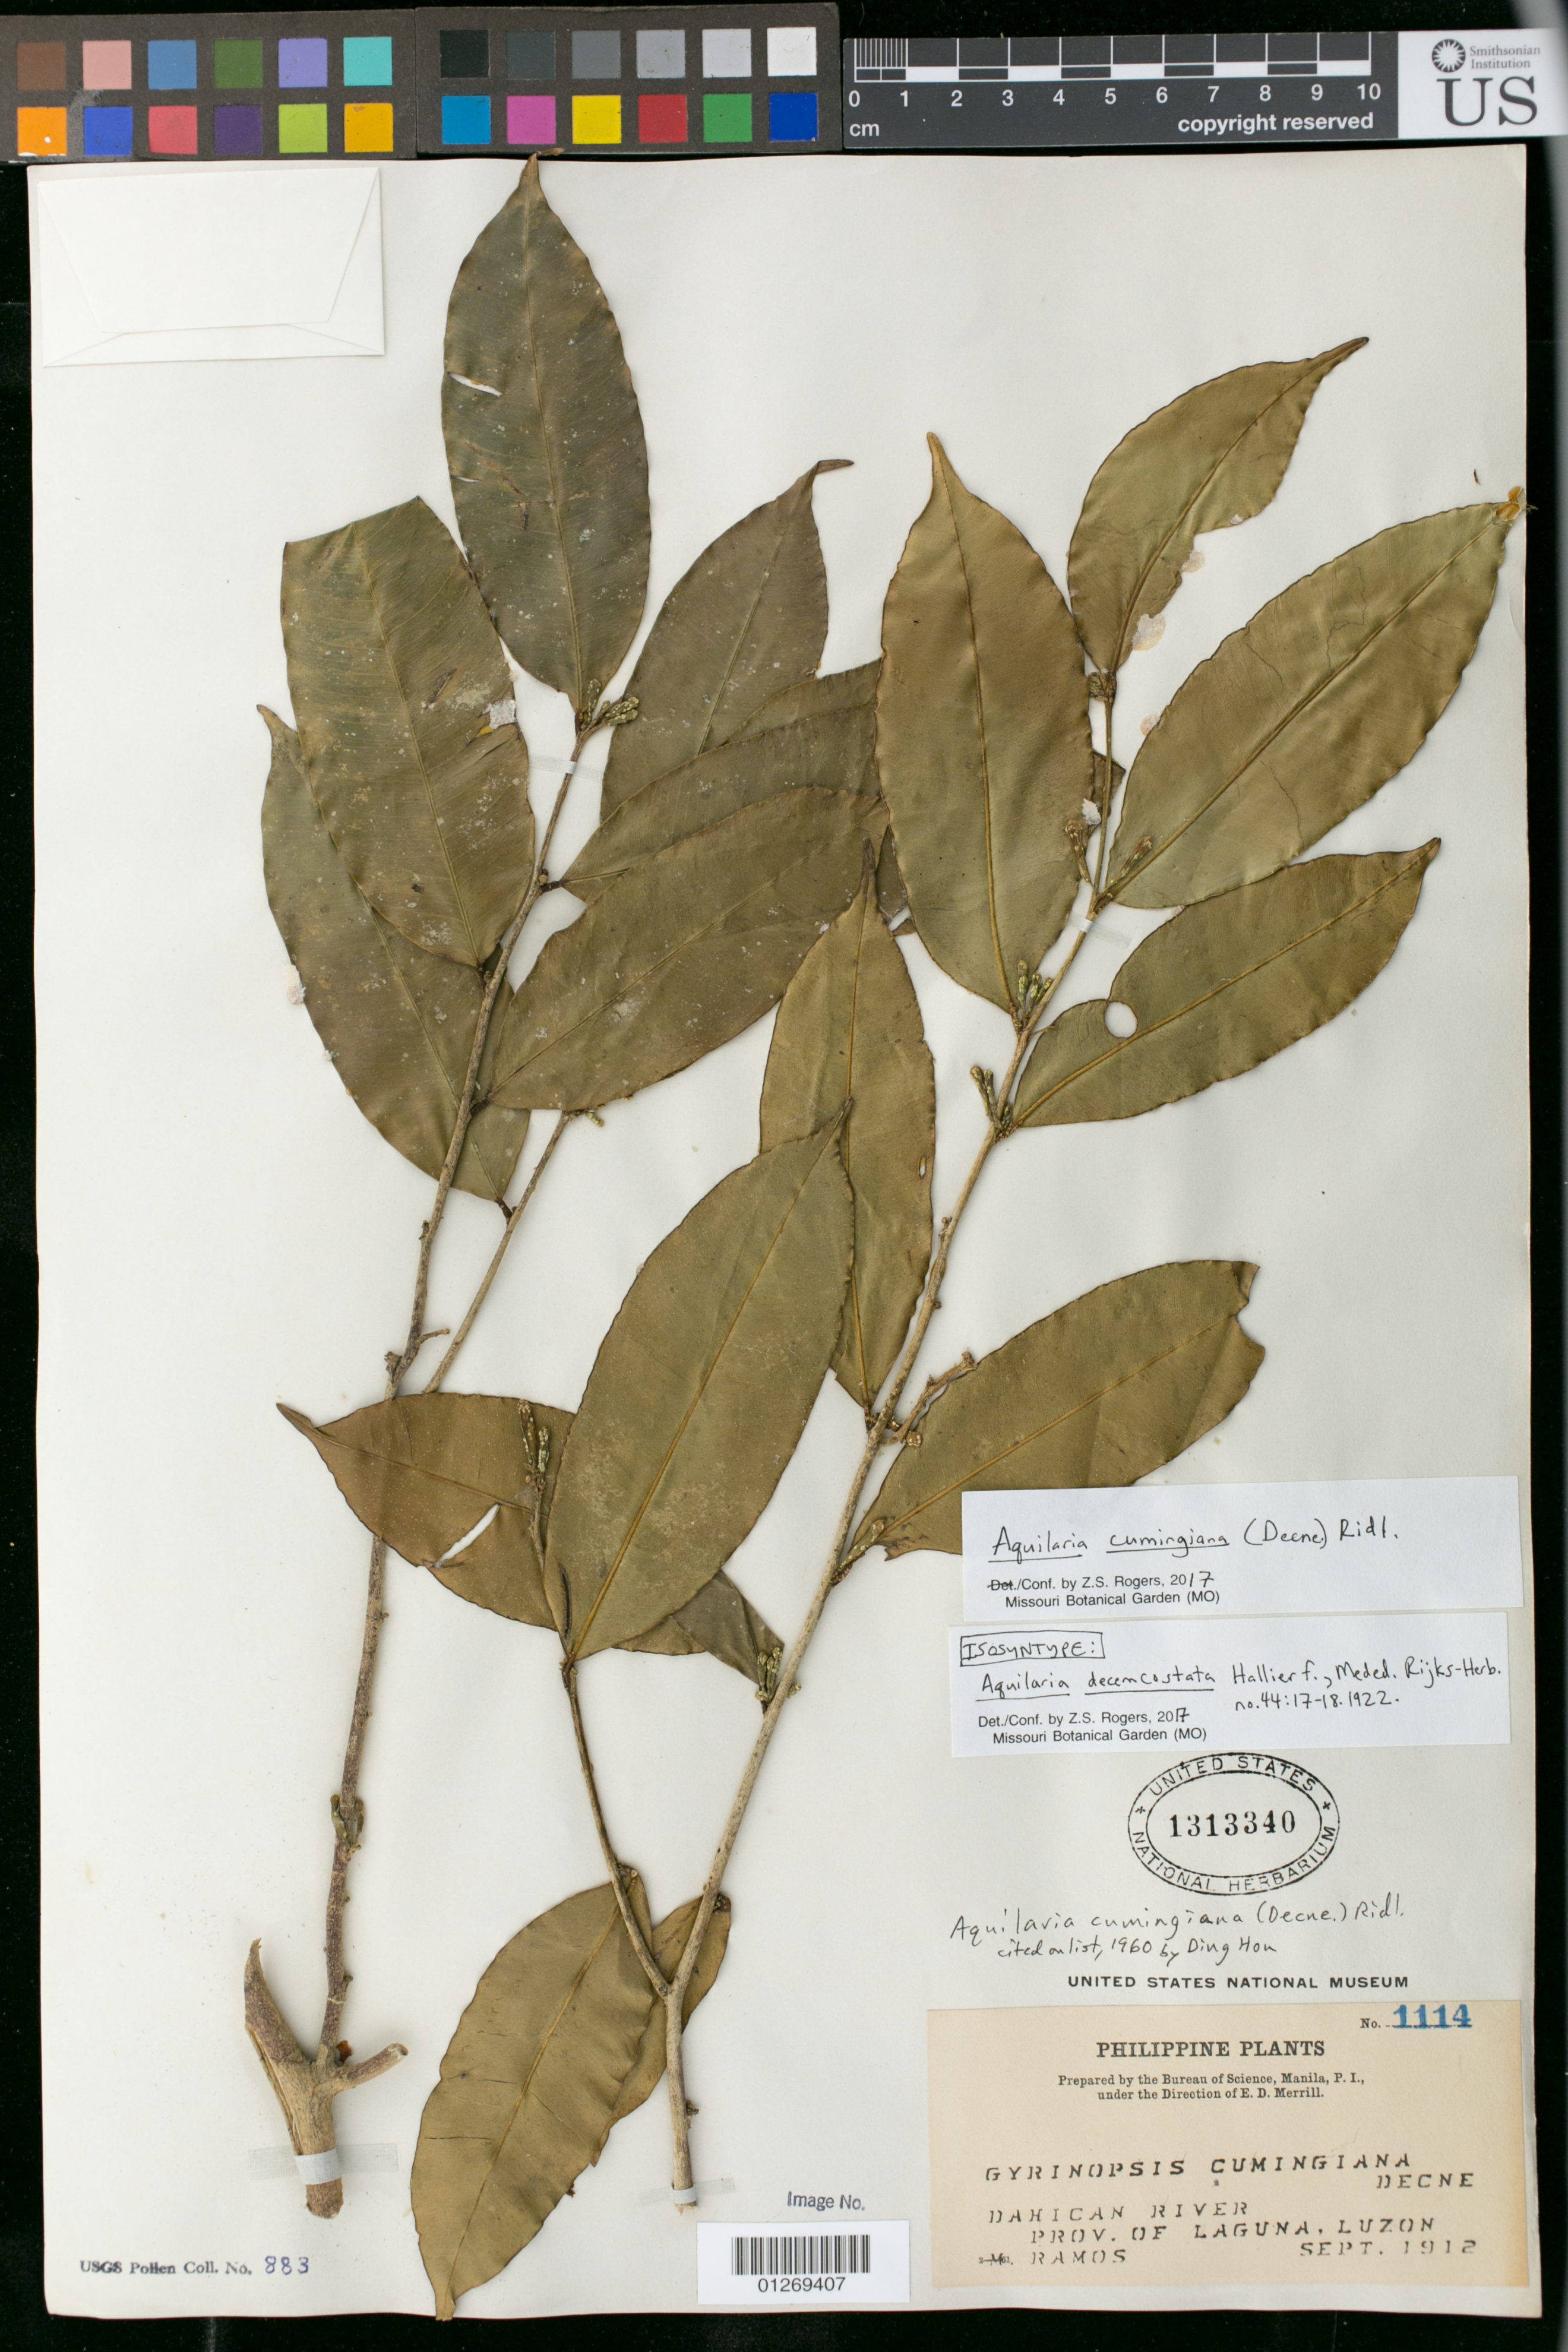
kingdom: Plantae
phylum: Tracheophyta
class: Magnoliopsida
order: Malvales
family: Thymelaeaceae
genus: Aquilaria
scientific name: Aquilaria decemcostata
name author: Hallier f.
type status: Isosyntype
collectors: M. Ramos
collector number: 1114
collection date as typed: Sep 1912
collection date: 1912-09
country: Philippines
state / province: Calabarzon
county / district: Laguna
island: Luzon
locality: Dahican River, Prov. of Laguna, Luzon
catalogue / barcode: US 1313340